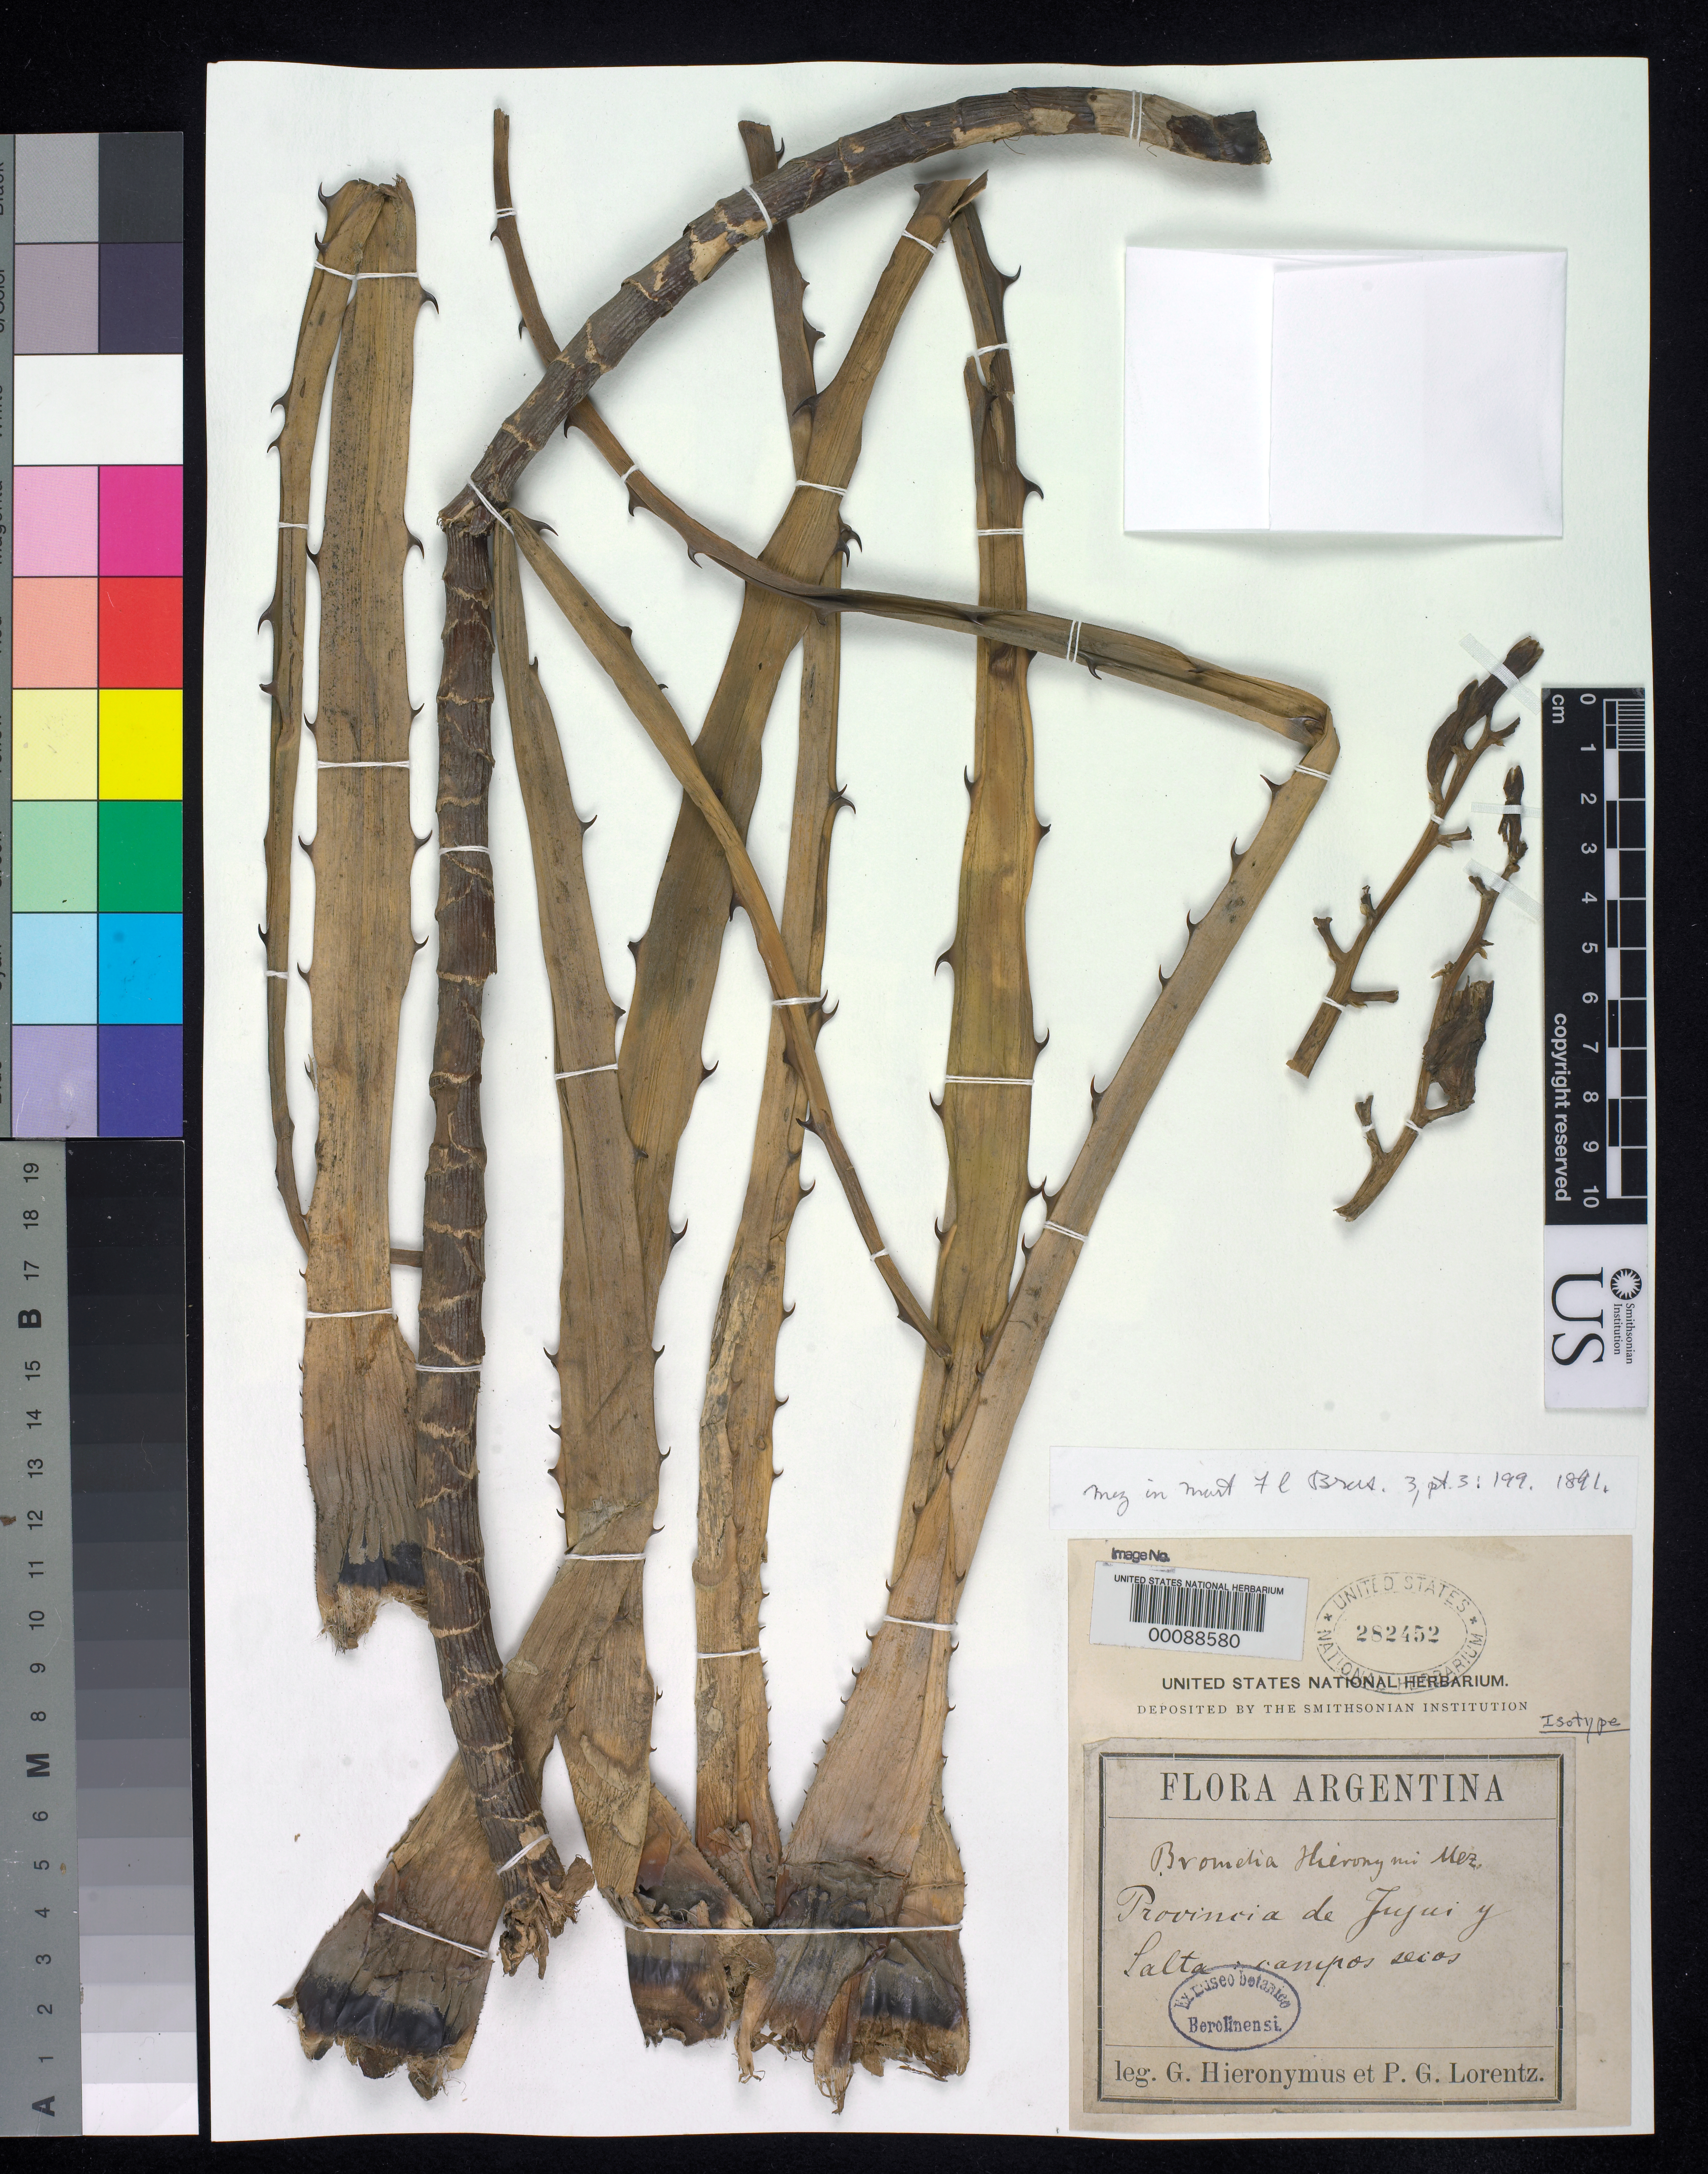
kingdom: Plantae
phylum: Tracheophyta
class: Liliopsida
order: Poales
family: Bromeliaceae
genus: Bromelia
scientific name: Bromelia hieronymi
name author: Mez in Mart.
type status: Isotype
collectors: G. H. Hieronymus & P. G. Lorentz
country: Argentina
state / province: Salta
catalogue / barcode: US 282452